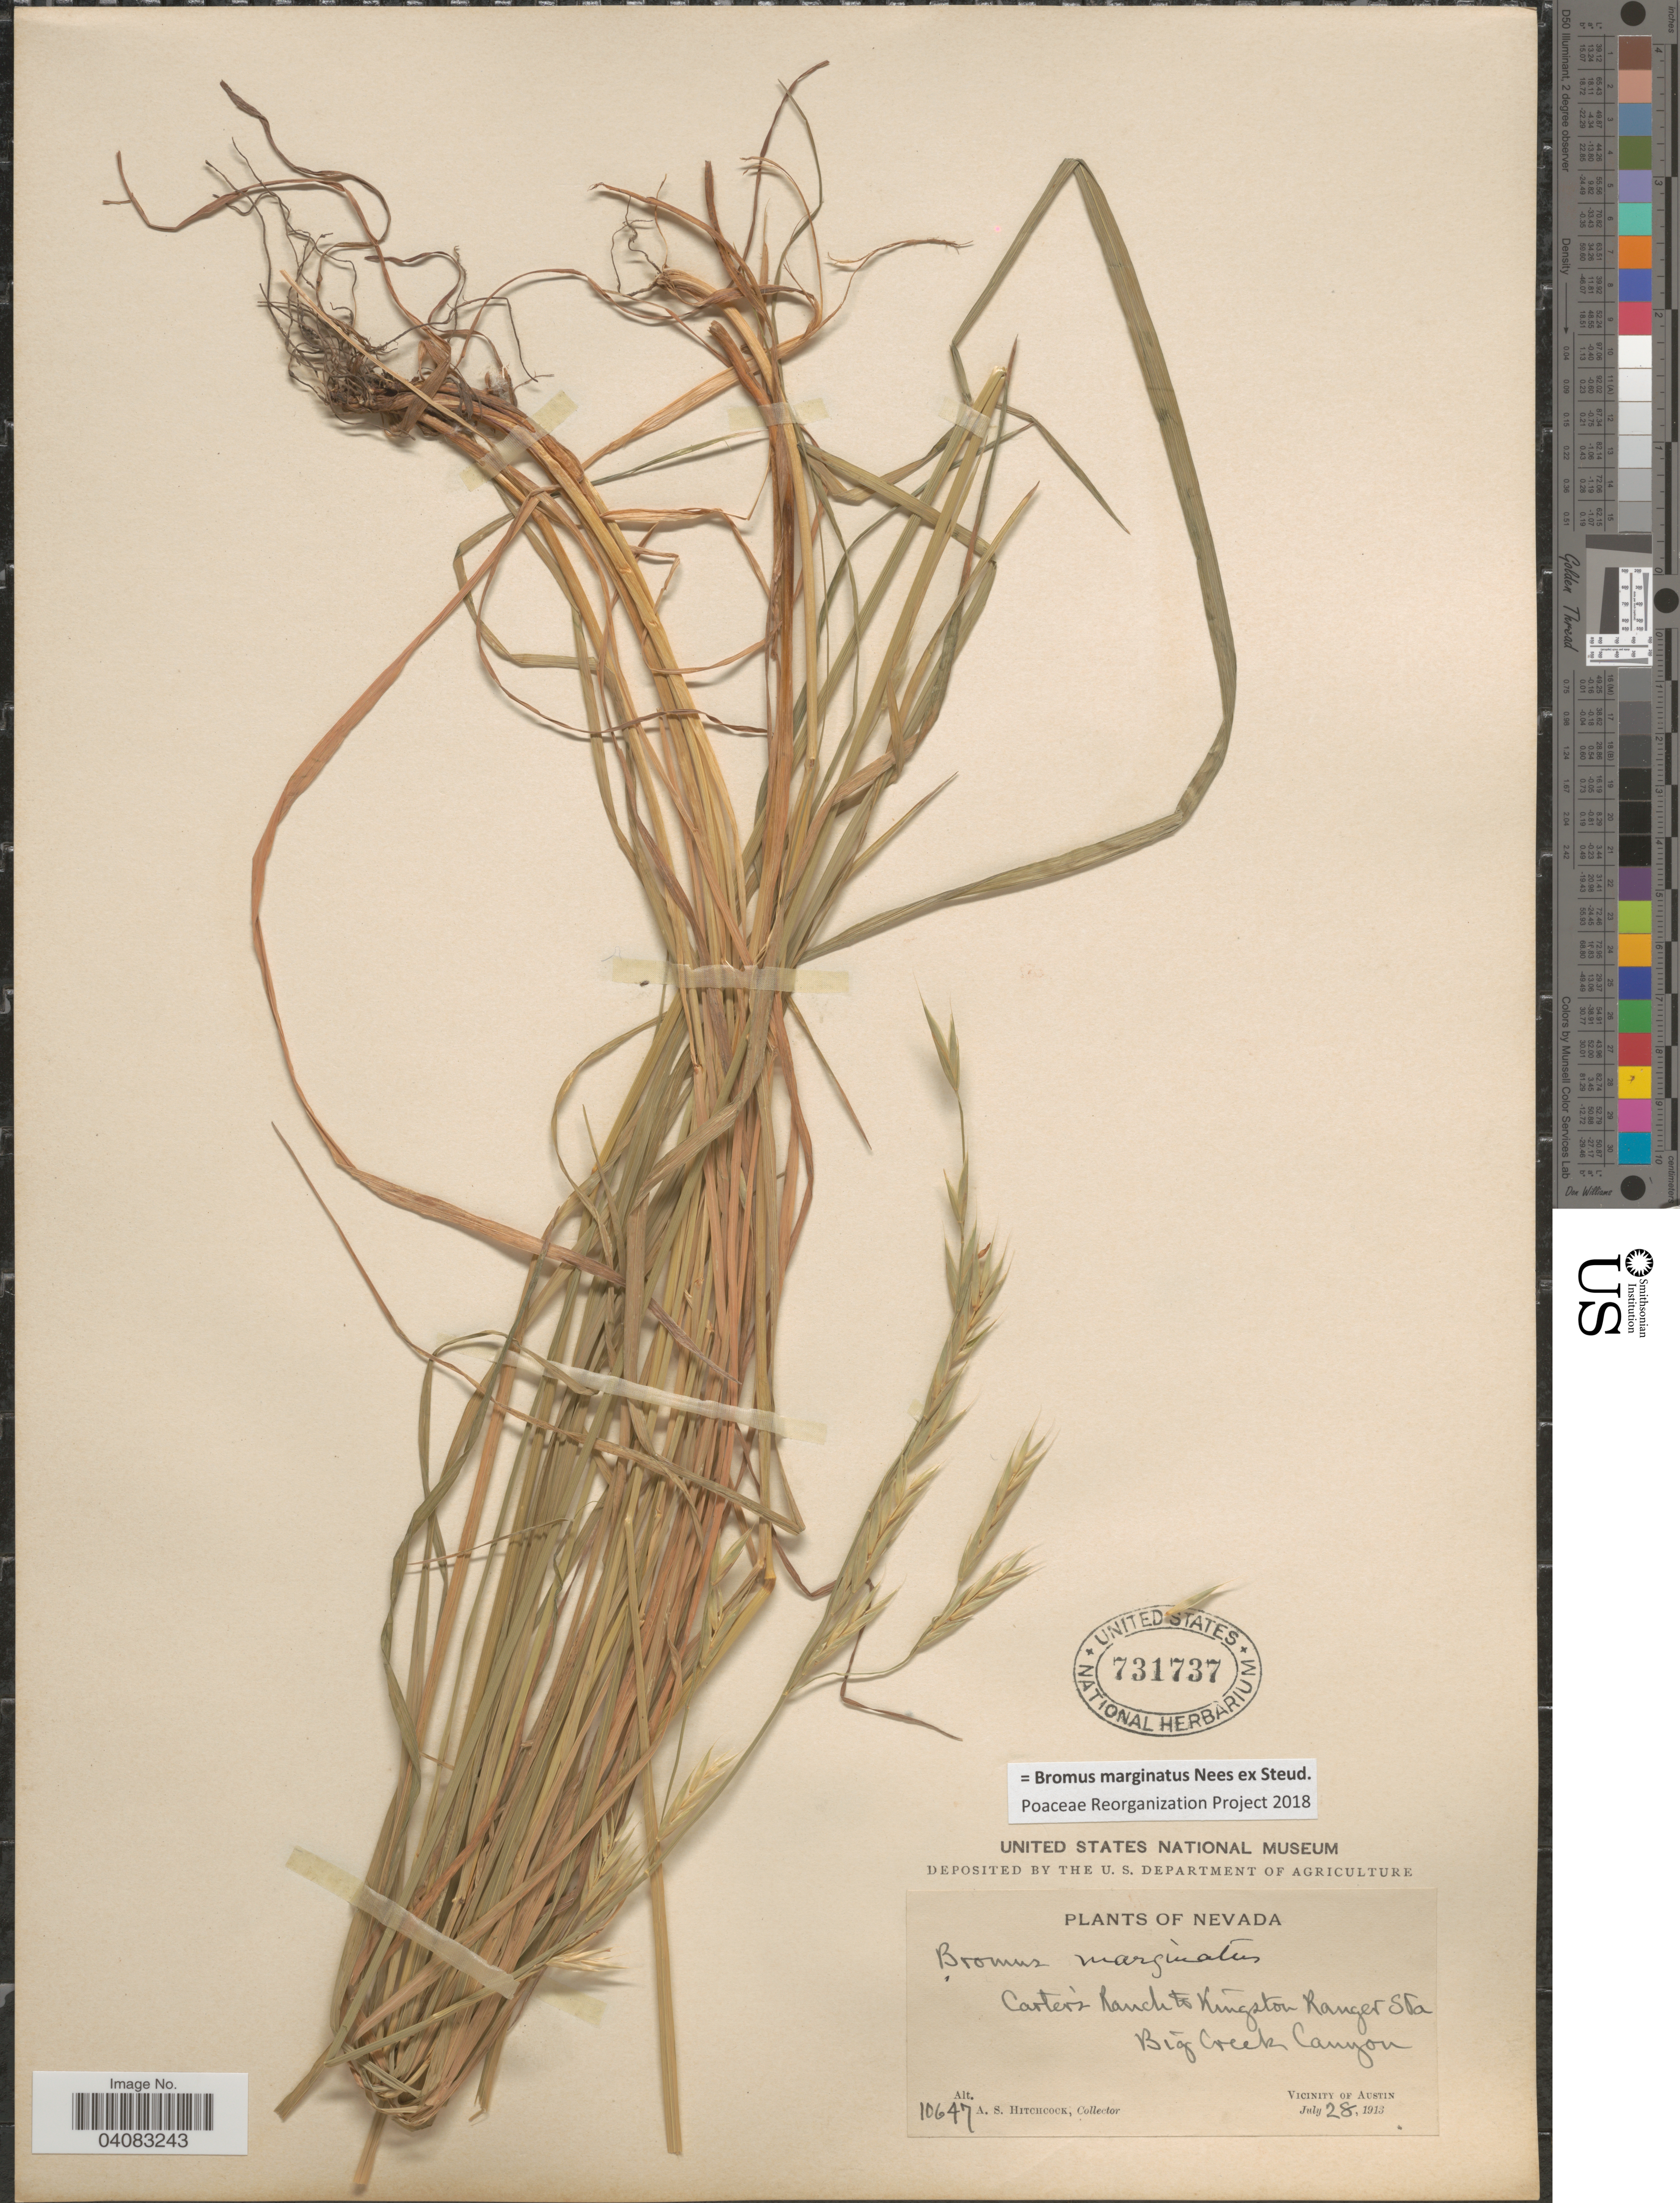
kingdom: Plantae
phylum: Tracheophyta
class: Liliopsida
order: Poales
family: Poaceae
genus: Bromus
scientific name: Bromus marginatus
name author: Nees ex Steud.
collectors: A. S. Hitchcock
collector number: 10647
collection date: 1913-07-28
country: United States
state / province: Nevada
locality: Carter's Ranch to Kingston Ranger Sta. Big Creek Canyon. Vicinity of Austin.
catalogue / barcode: US 731737